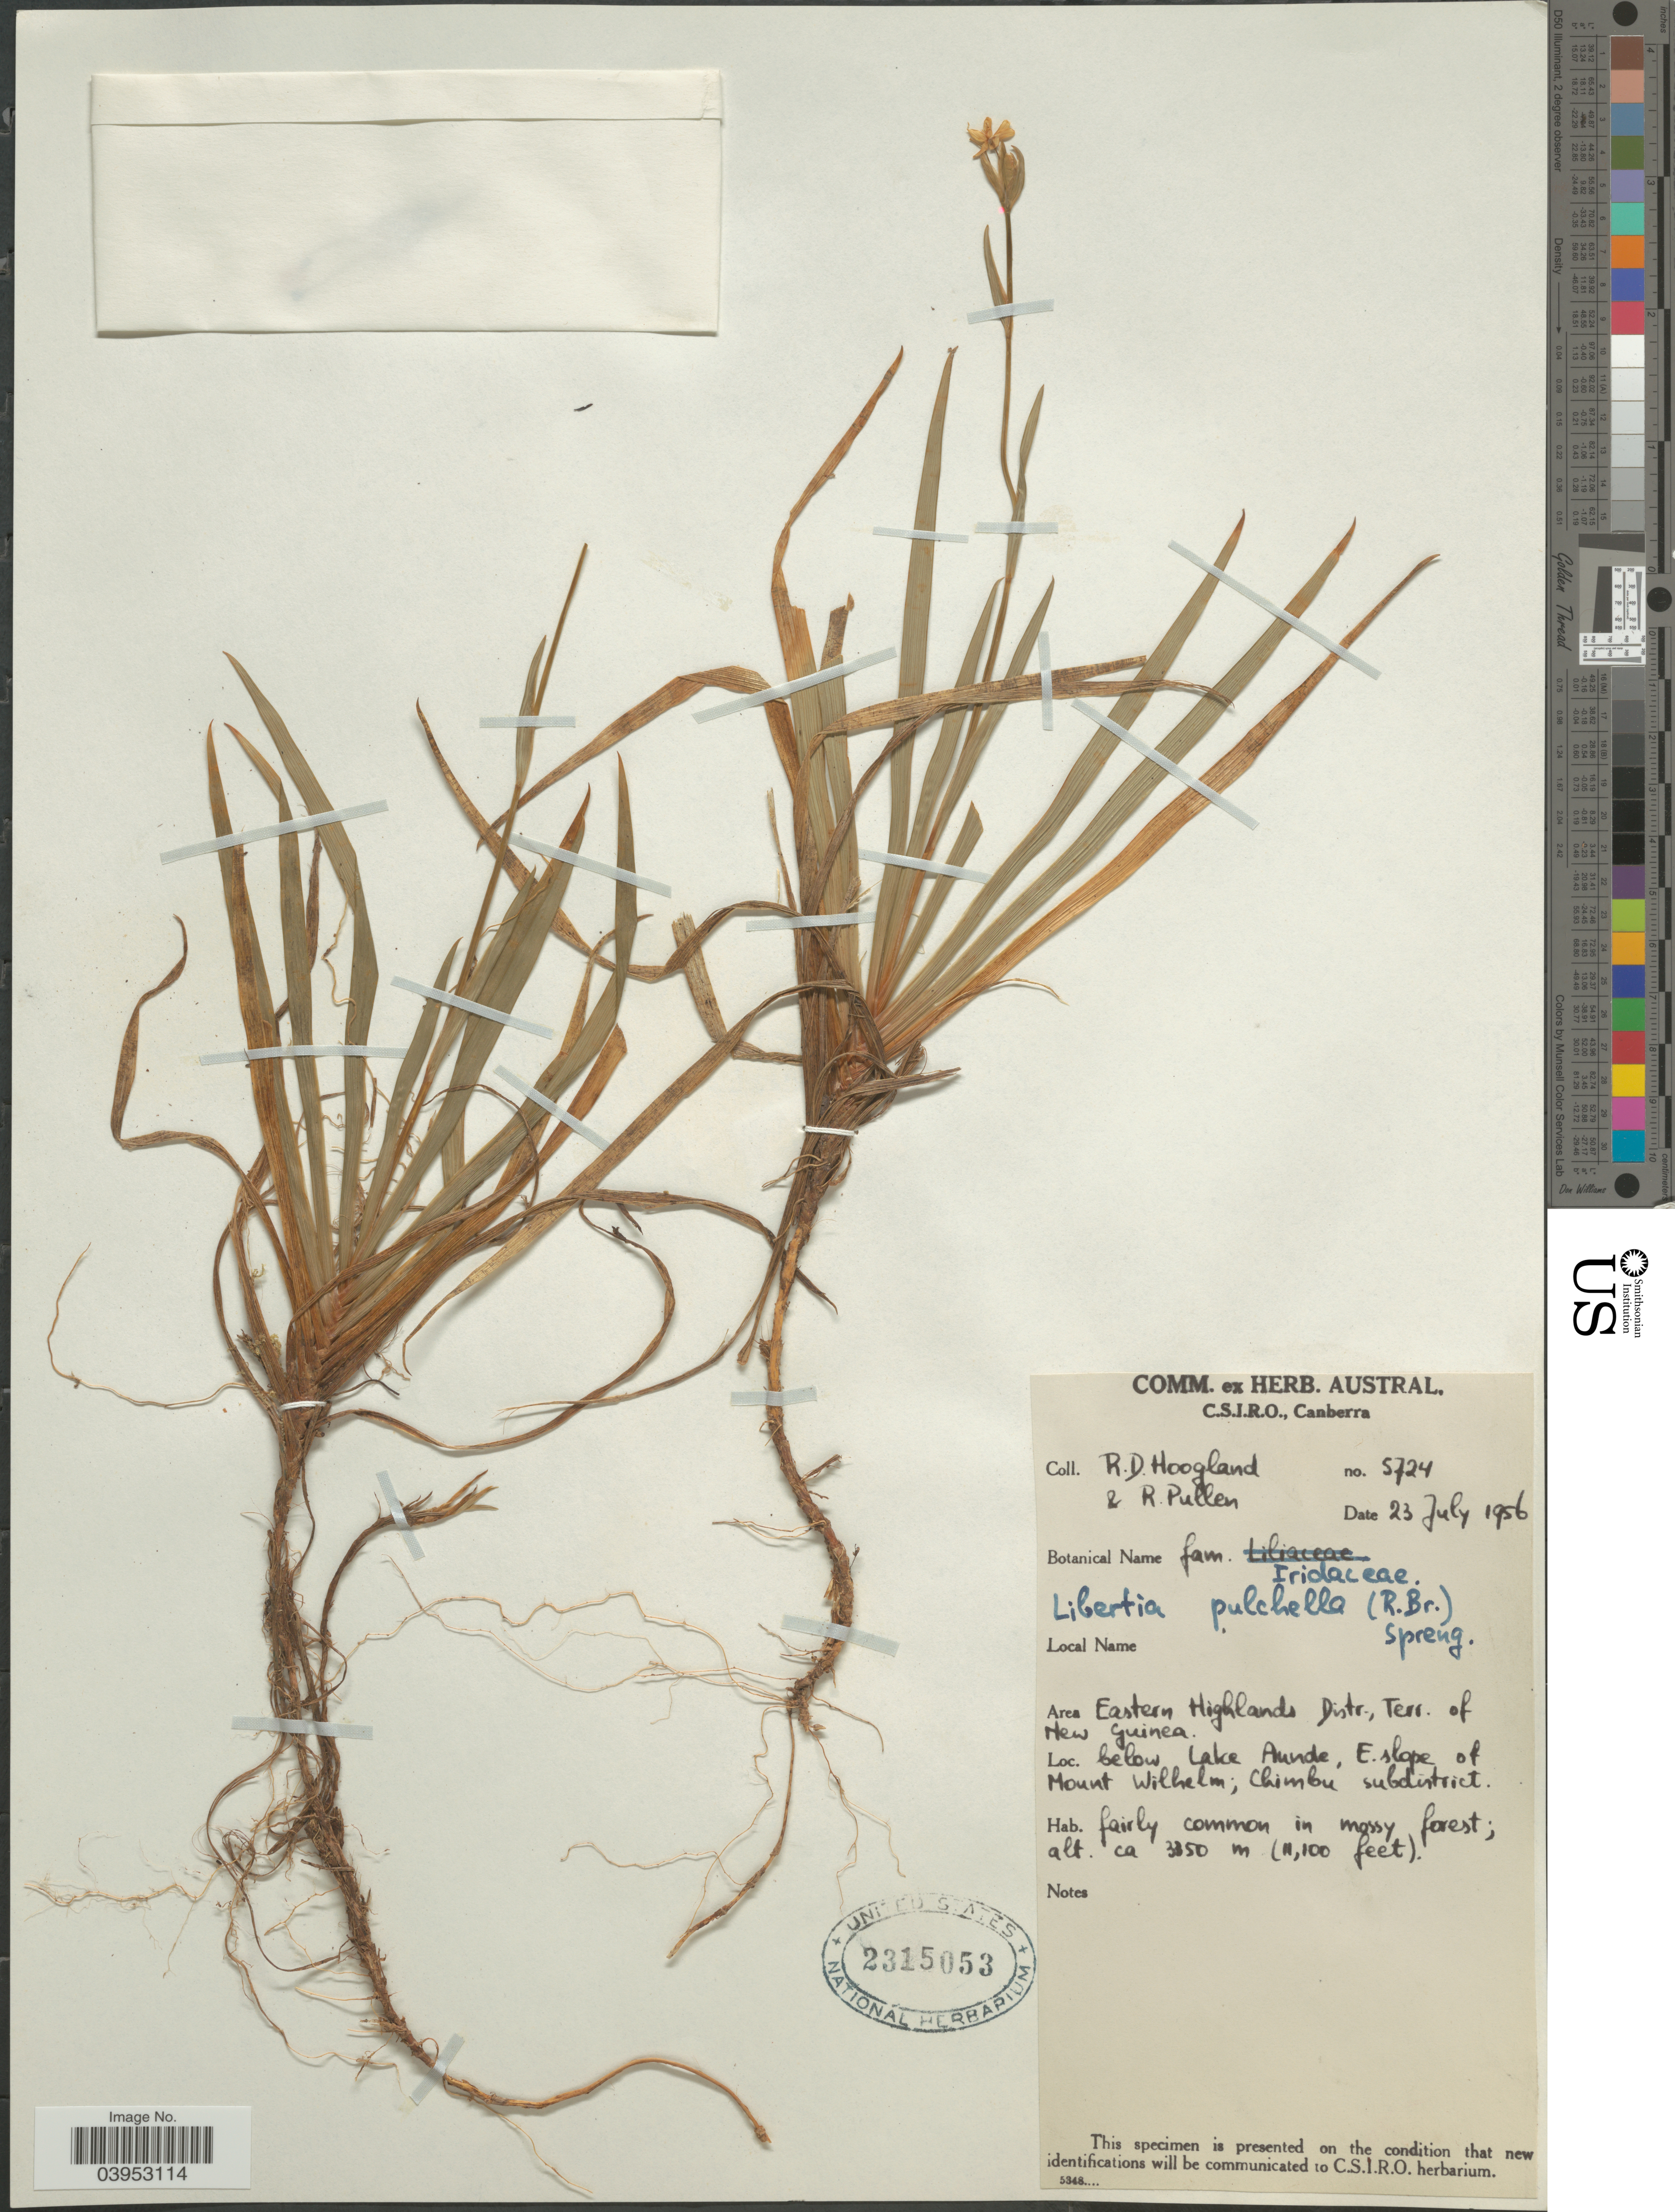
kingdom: Plantae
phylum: Tracheophyta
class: Liliopsida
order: Asparagales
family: Iridaceae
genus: Libertia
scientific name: Libertia pulchella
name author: (R. Br.) Spreng.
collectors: R. D. Hoogland & R. Pullen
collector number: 5724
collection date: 1956-07-23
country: Papua New Guinea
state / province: Chimbu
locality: Area Eastern Highlands Distr., Terr. of New Guinea. Below Lake Aunde, E.slope of Mount Wilhelm; Chimbu subdistrict.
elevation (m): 3350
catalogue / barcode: US 2315053